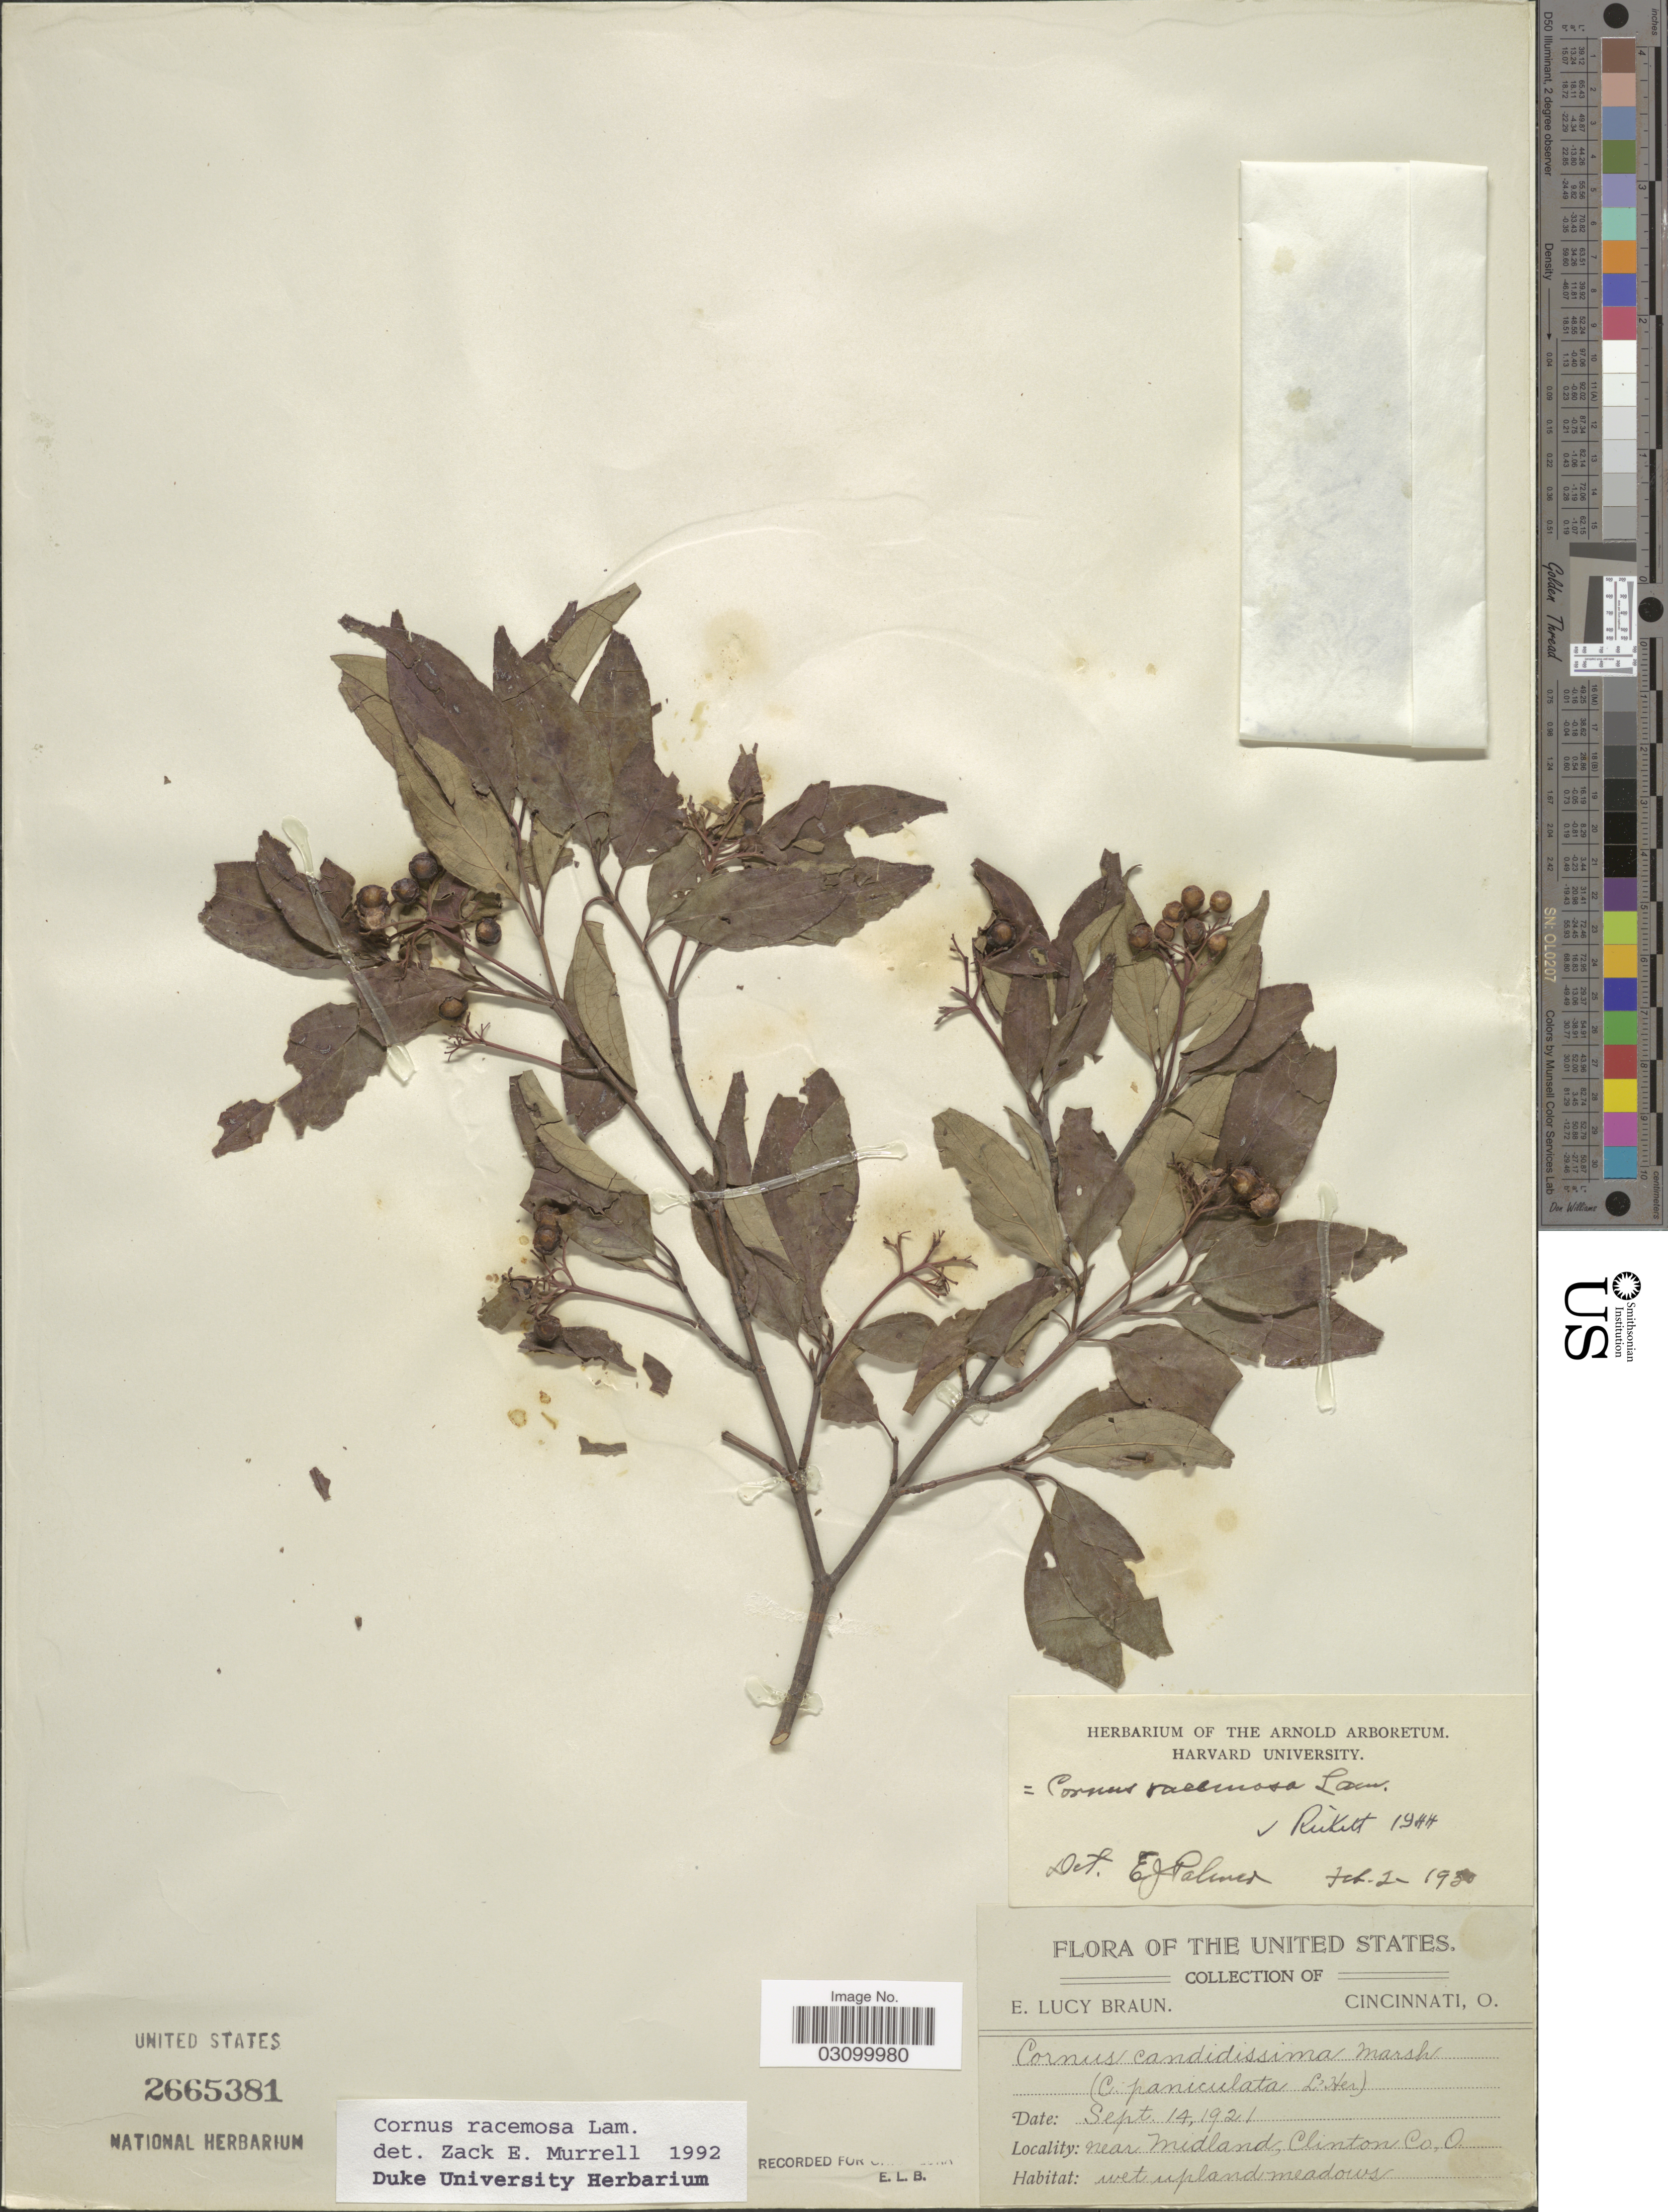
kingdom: Plantae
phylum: Tracheophyta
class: Magnoliopsida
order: Cornales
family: Cornaceae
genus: Cornus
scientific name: Cornus racemosa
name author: Lam.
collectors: E. L. Braun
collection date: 1921-09-14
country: United States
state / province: Ohio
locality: Near Midland, Clinton Co.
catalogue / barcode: US 2665381